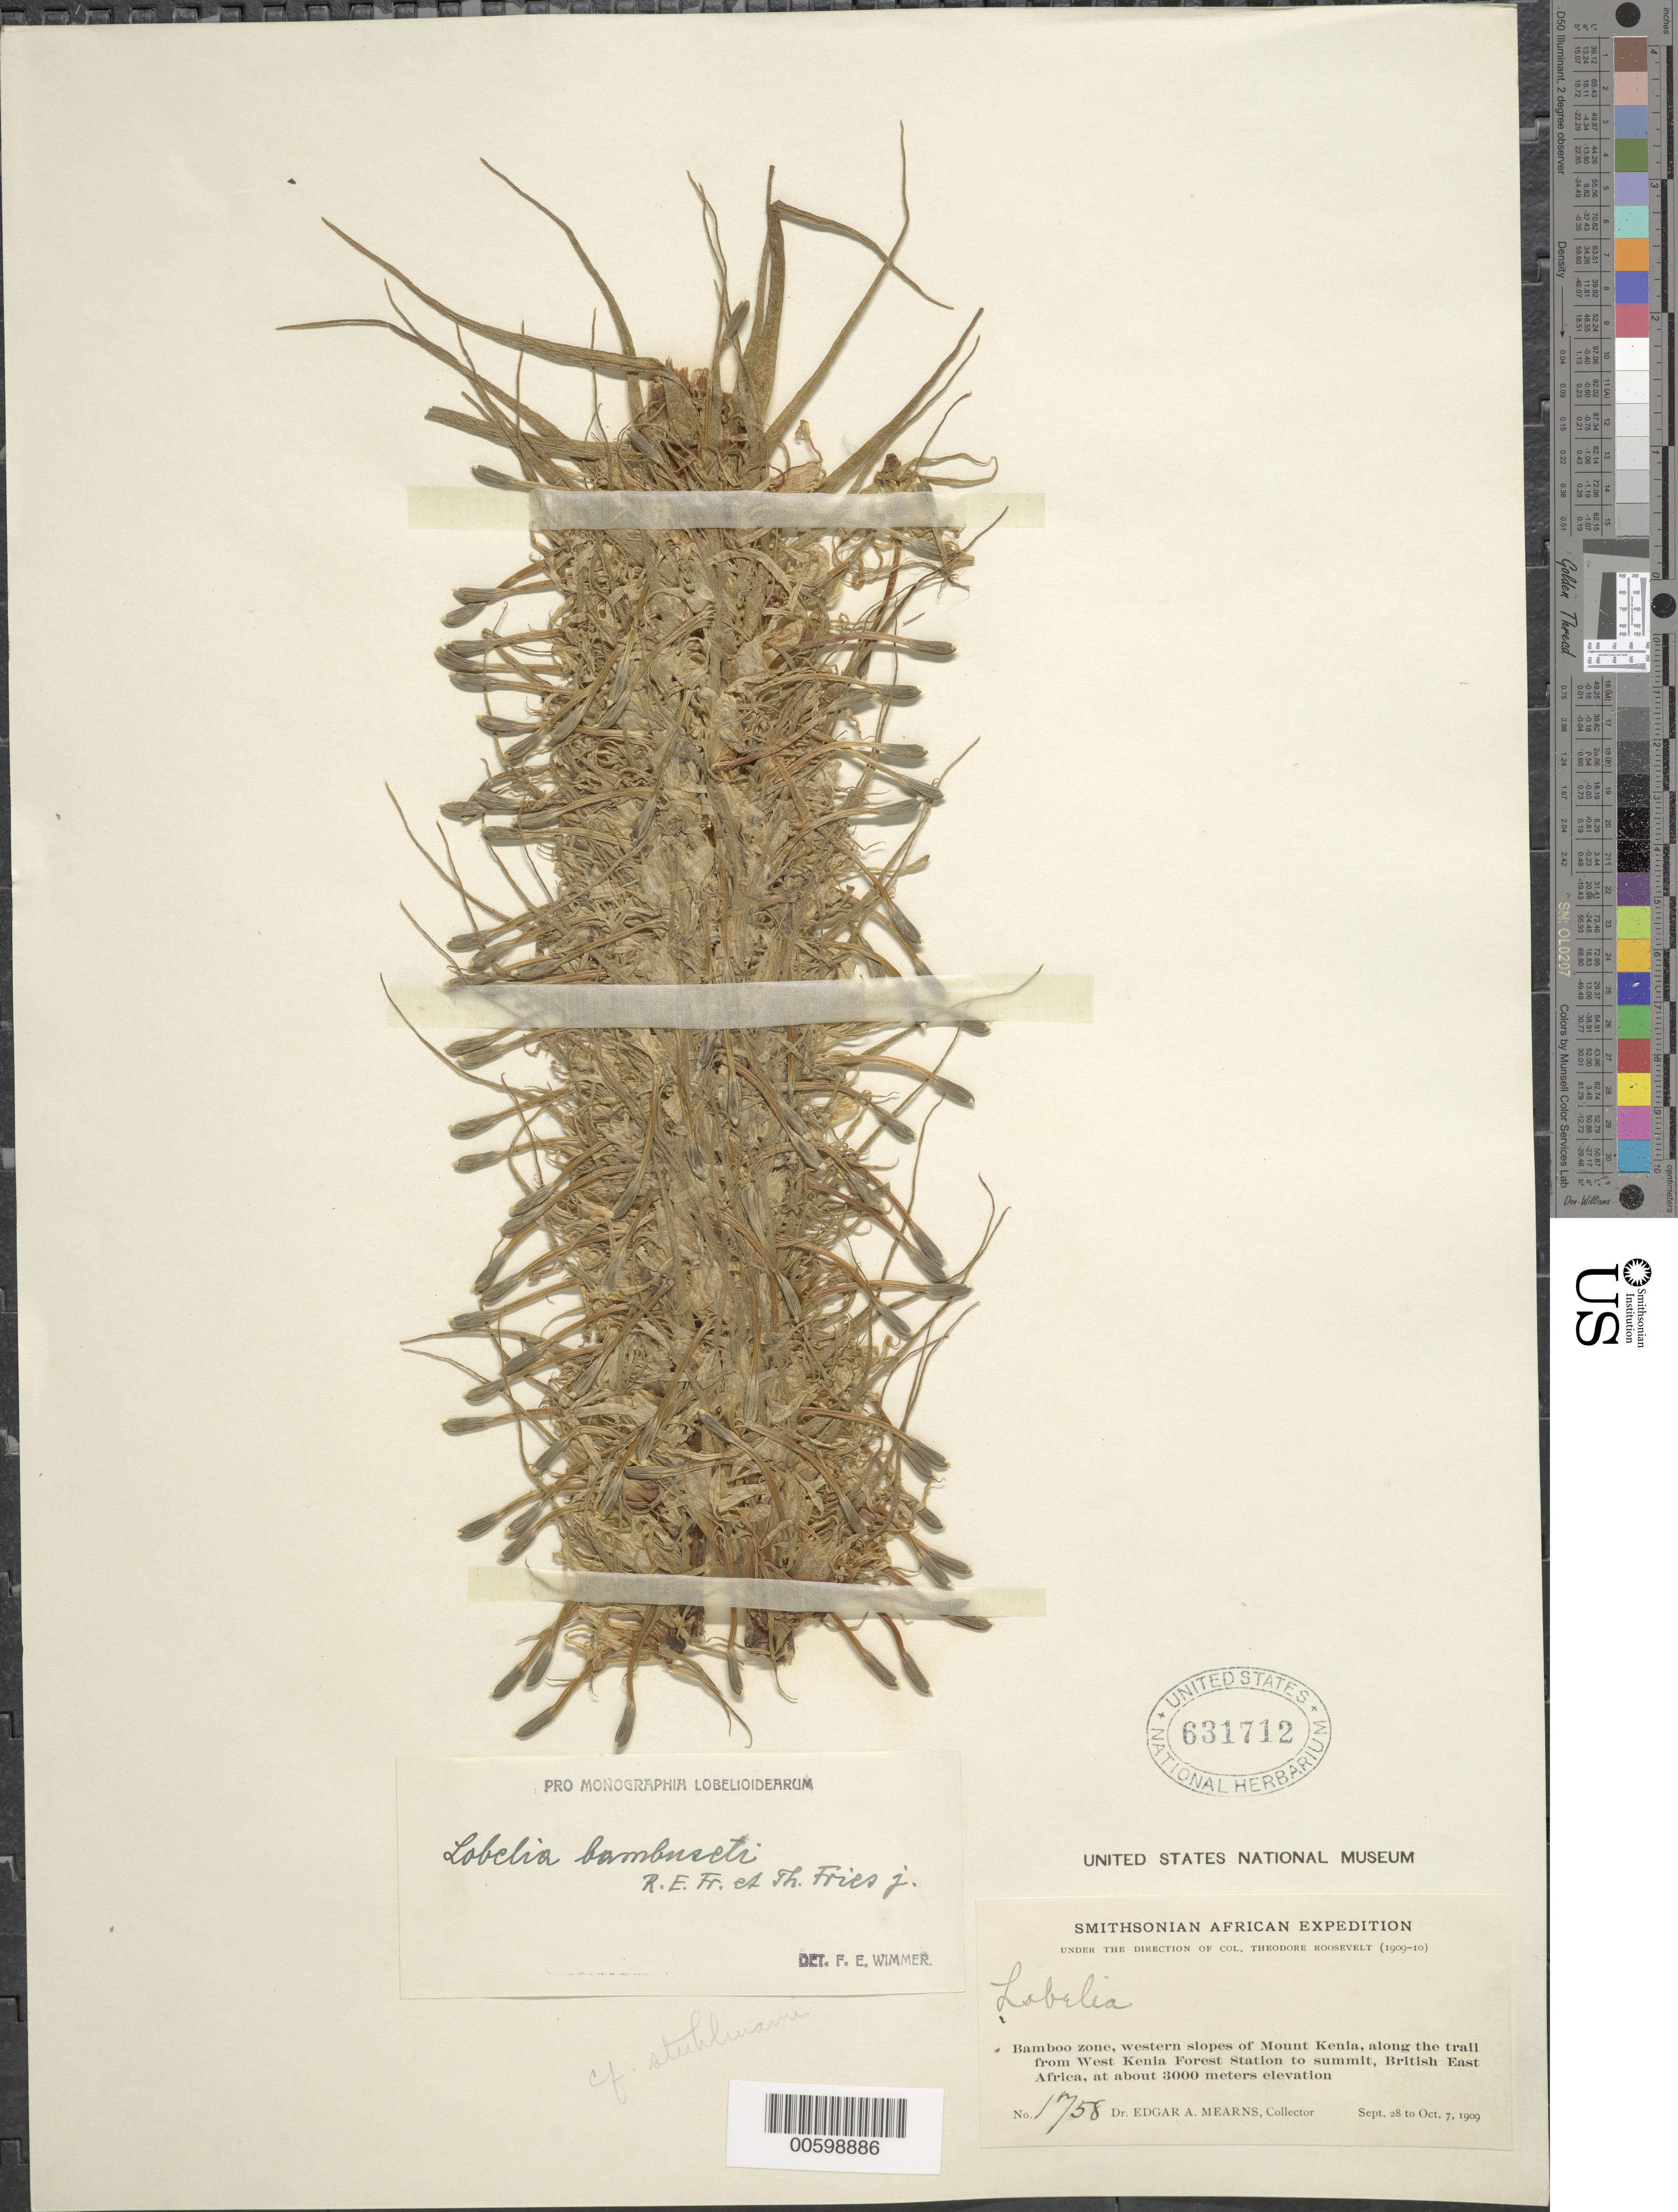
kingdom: Plantae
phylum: Tracheophyta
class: Magnoliopsida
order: Asterales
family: Campanulaceae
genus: Lobelia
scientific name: Lobelia bambuseti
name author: R.E. Fr. & T.C.E. Fr.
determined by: Wimmer, F. E.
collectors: E. A. Mearns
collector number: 1758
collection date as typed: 28 Sep 1909 to 07 Oct 1909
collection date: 1909-09-28/1909-10-07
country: Kenya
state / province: Nyeri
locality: Bamboo zone, western slopes of Mount Kenya, along the trail from West Kenya Forest Station to summit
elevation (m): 3000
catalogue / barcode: US 631712